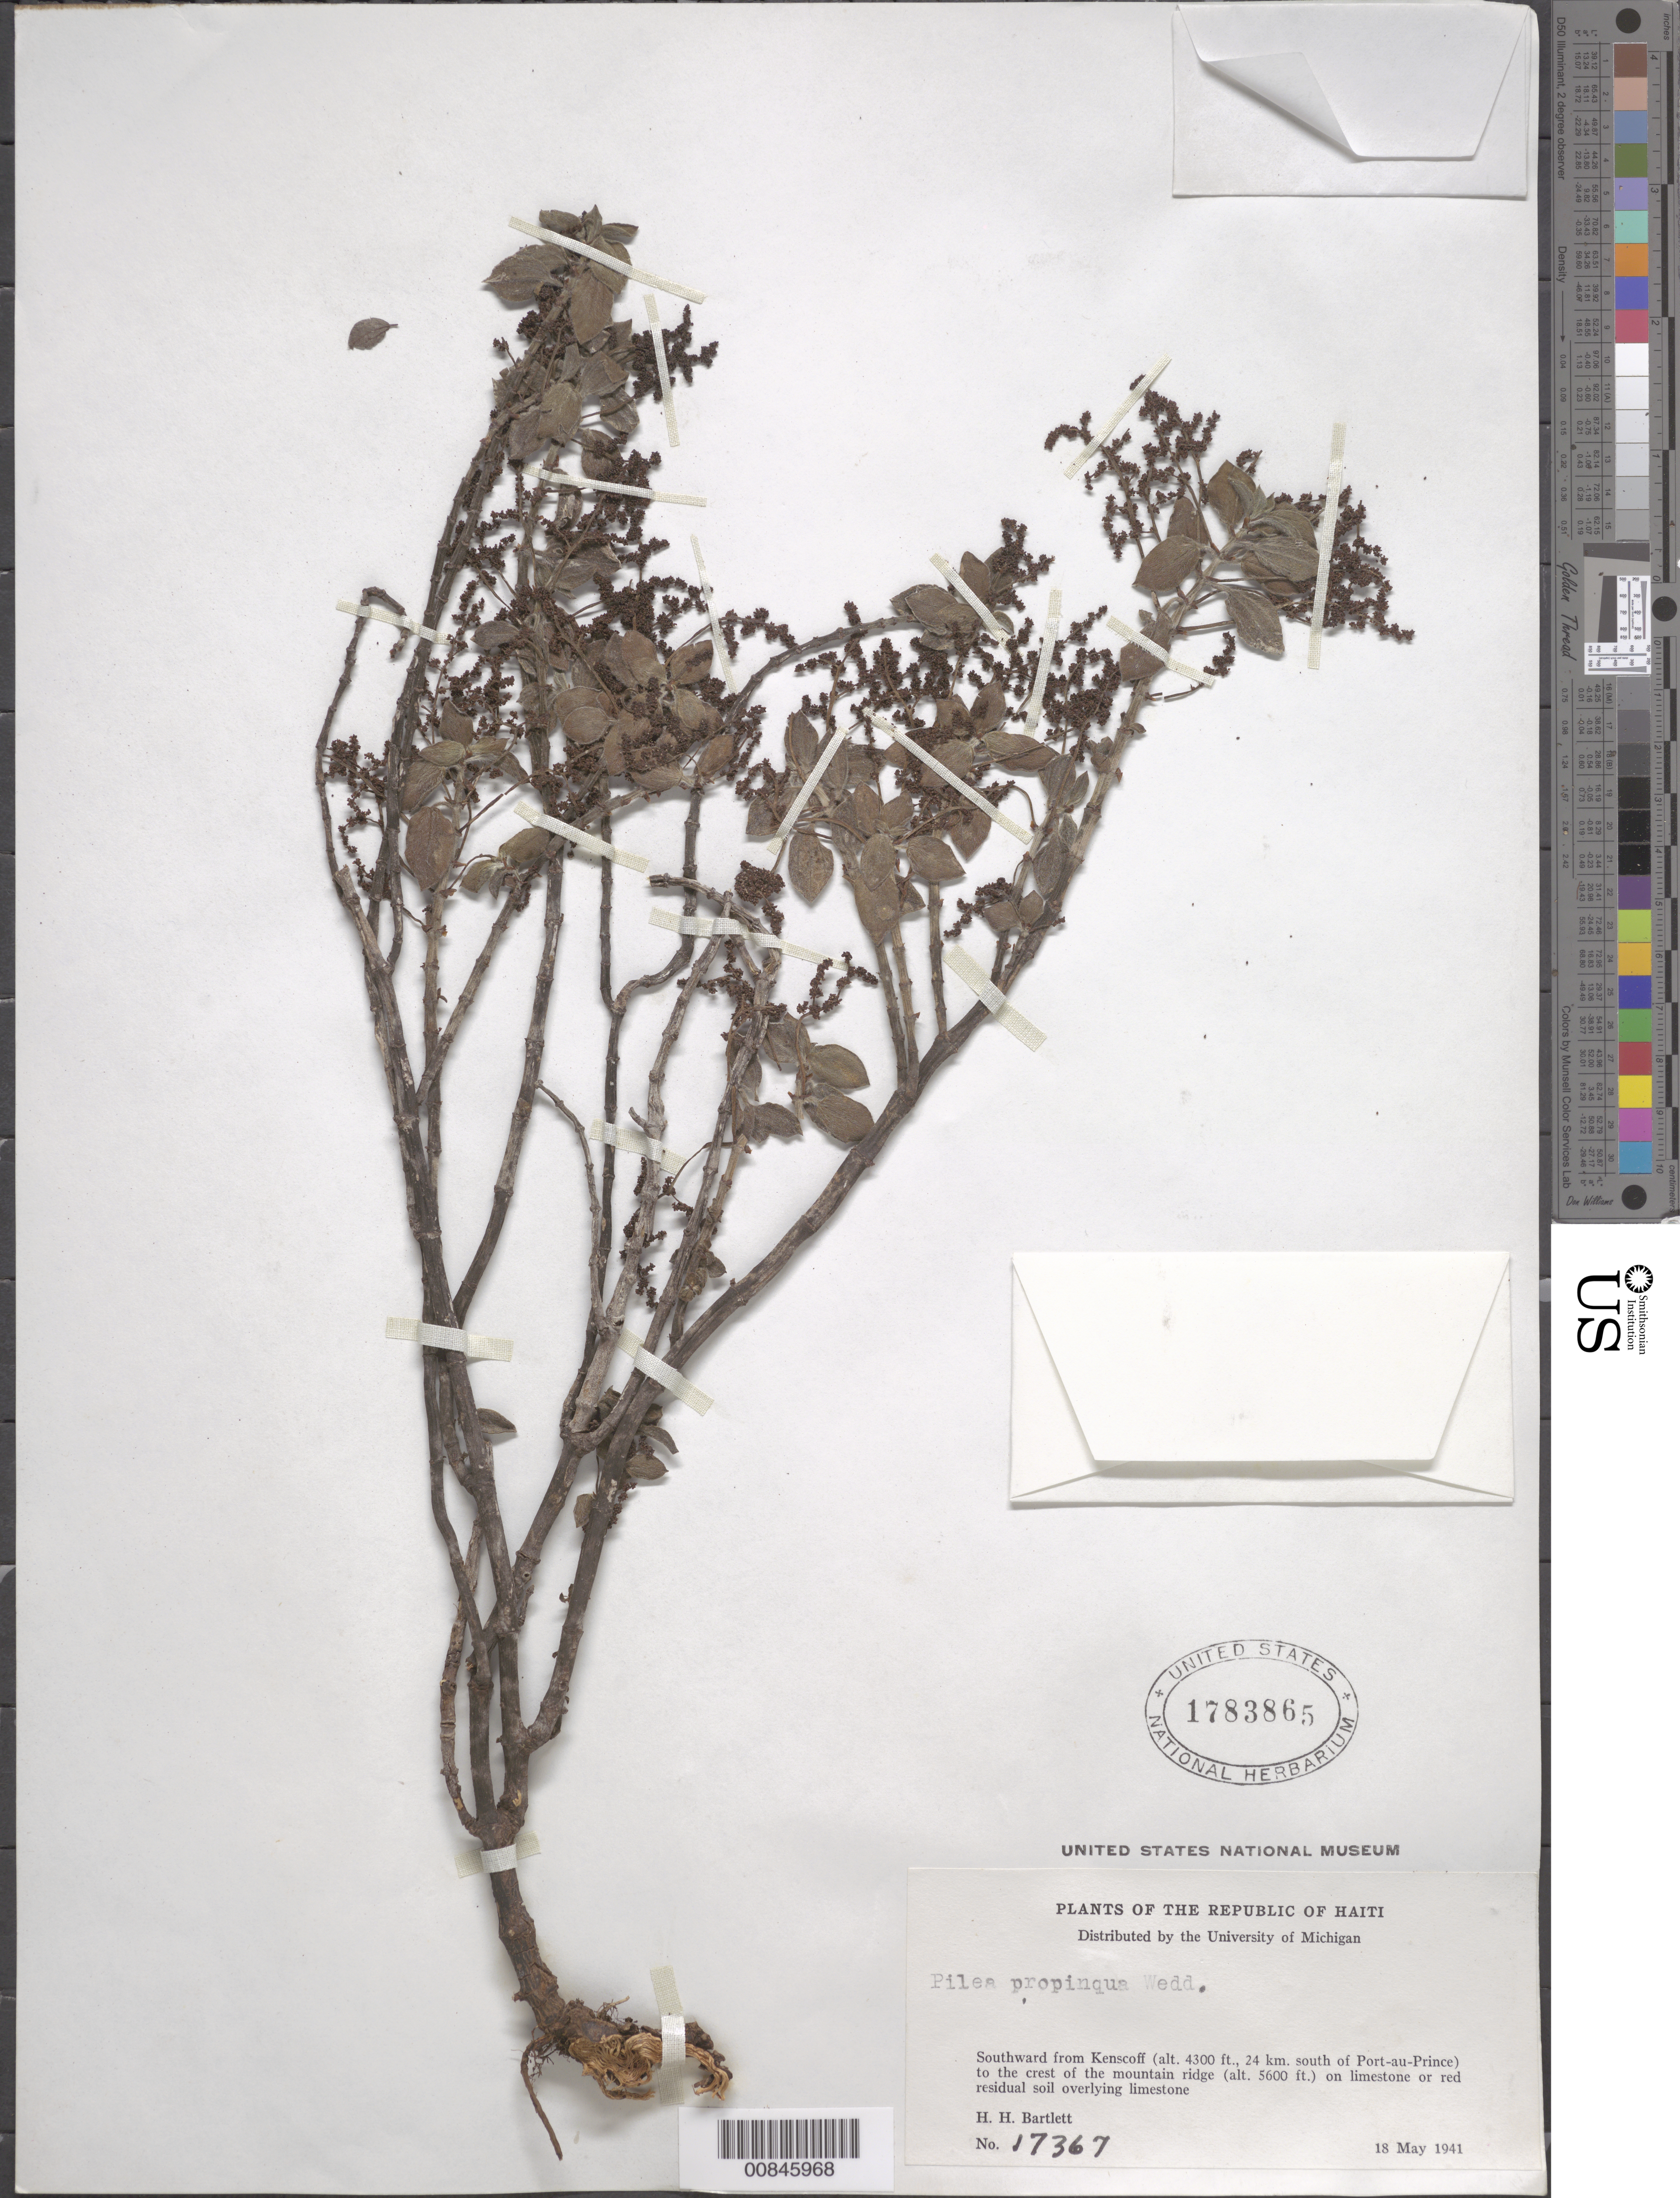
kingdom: Plantae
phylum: Tracheophyta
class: Magnoliopsida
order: Rosales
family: Urticaceae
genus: Pilea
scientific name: Pilea propinqua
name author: Wedd.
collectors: H. H. Bartlett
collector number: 17367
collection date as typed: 18 May 1941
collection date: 1941-05-18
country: Haiti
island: Hispaniola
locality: Southward from Kenscoff (24 km south of Port-au-Prince) to the crest of the mountain ridge.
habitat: On limestone or red residual soil overlying limestone.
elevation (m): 1311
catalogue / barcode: US 1783865